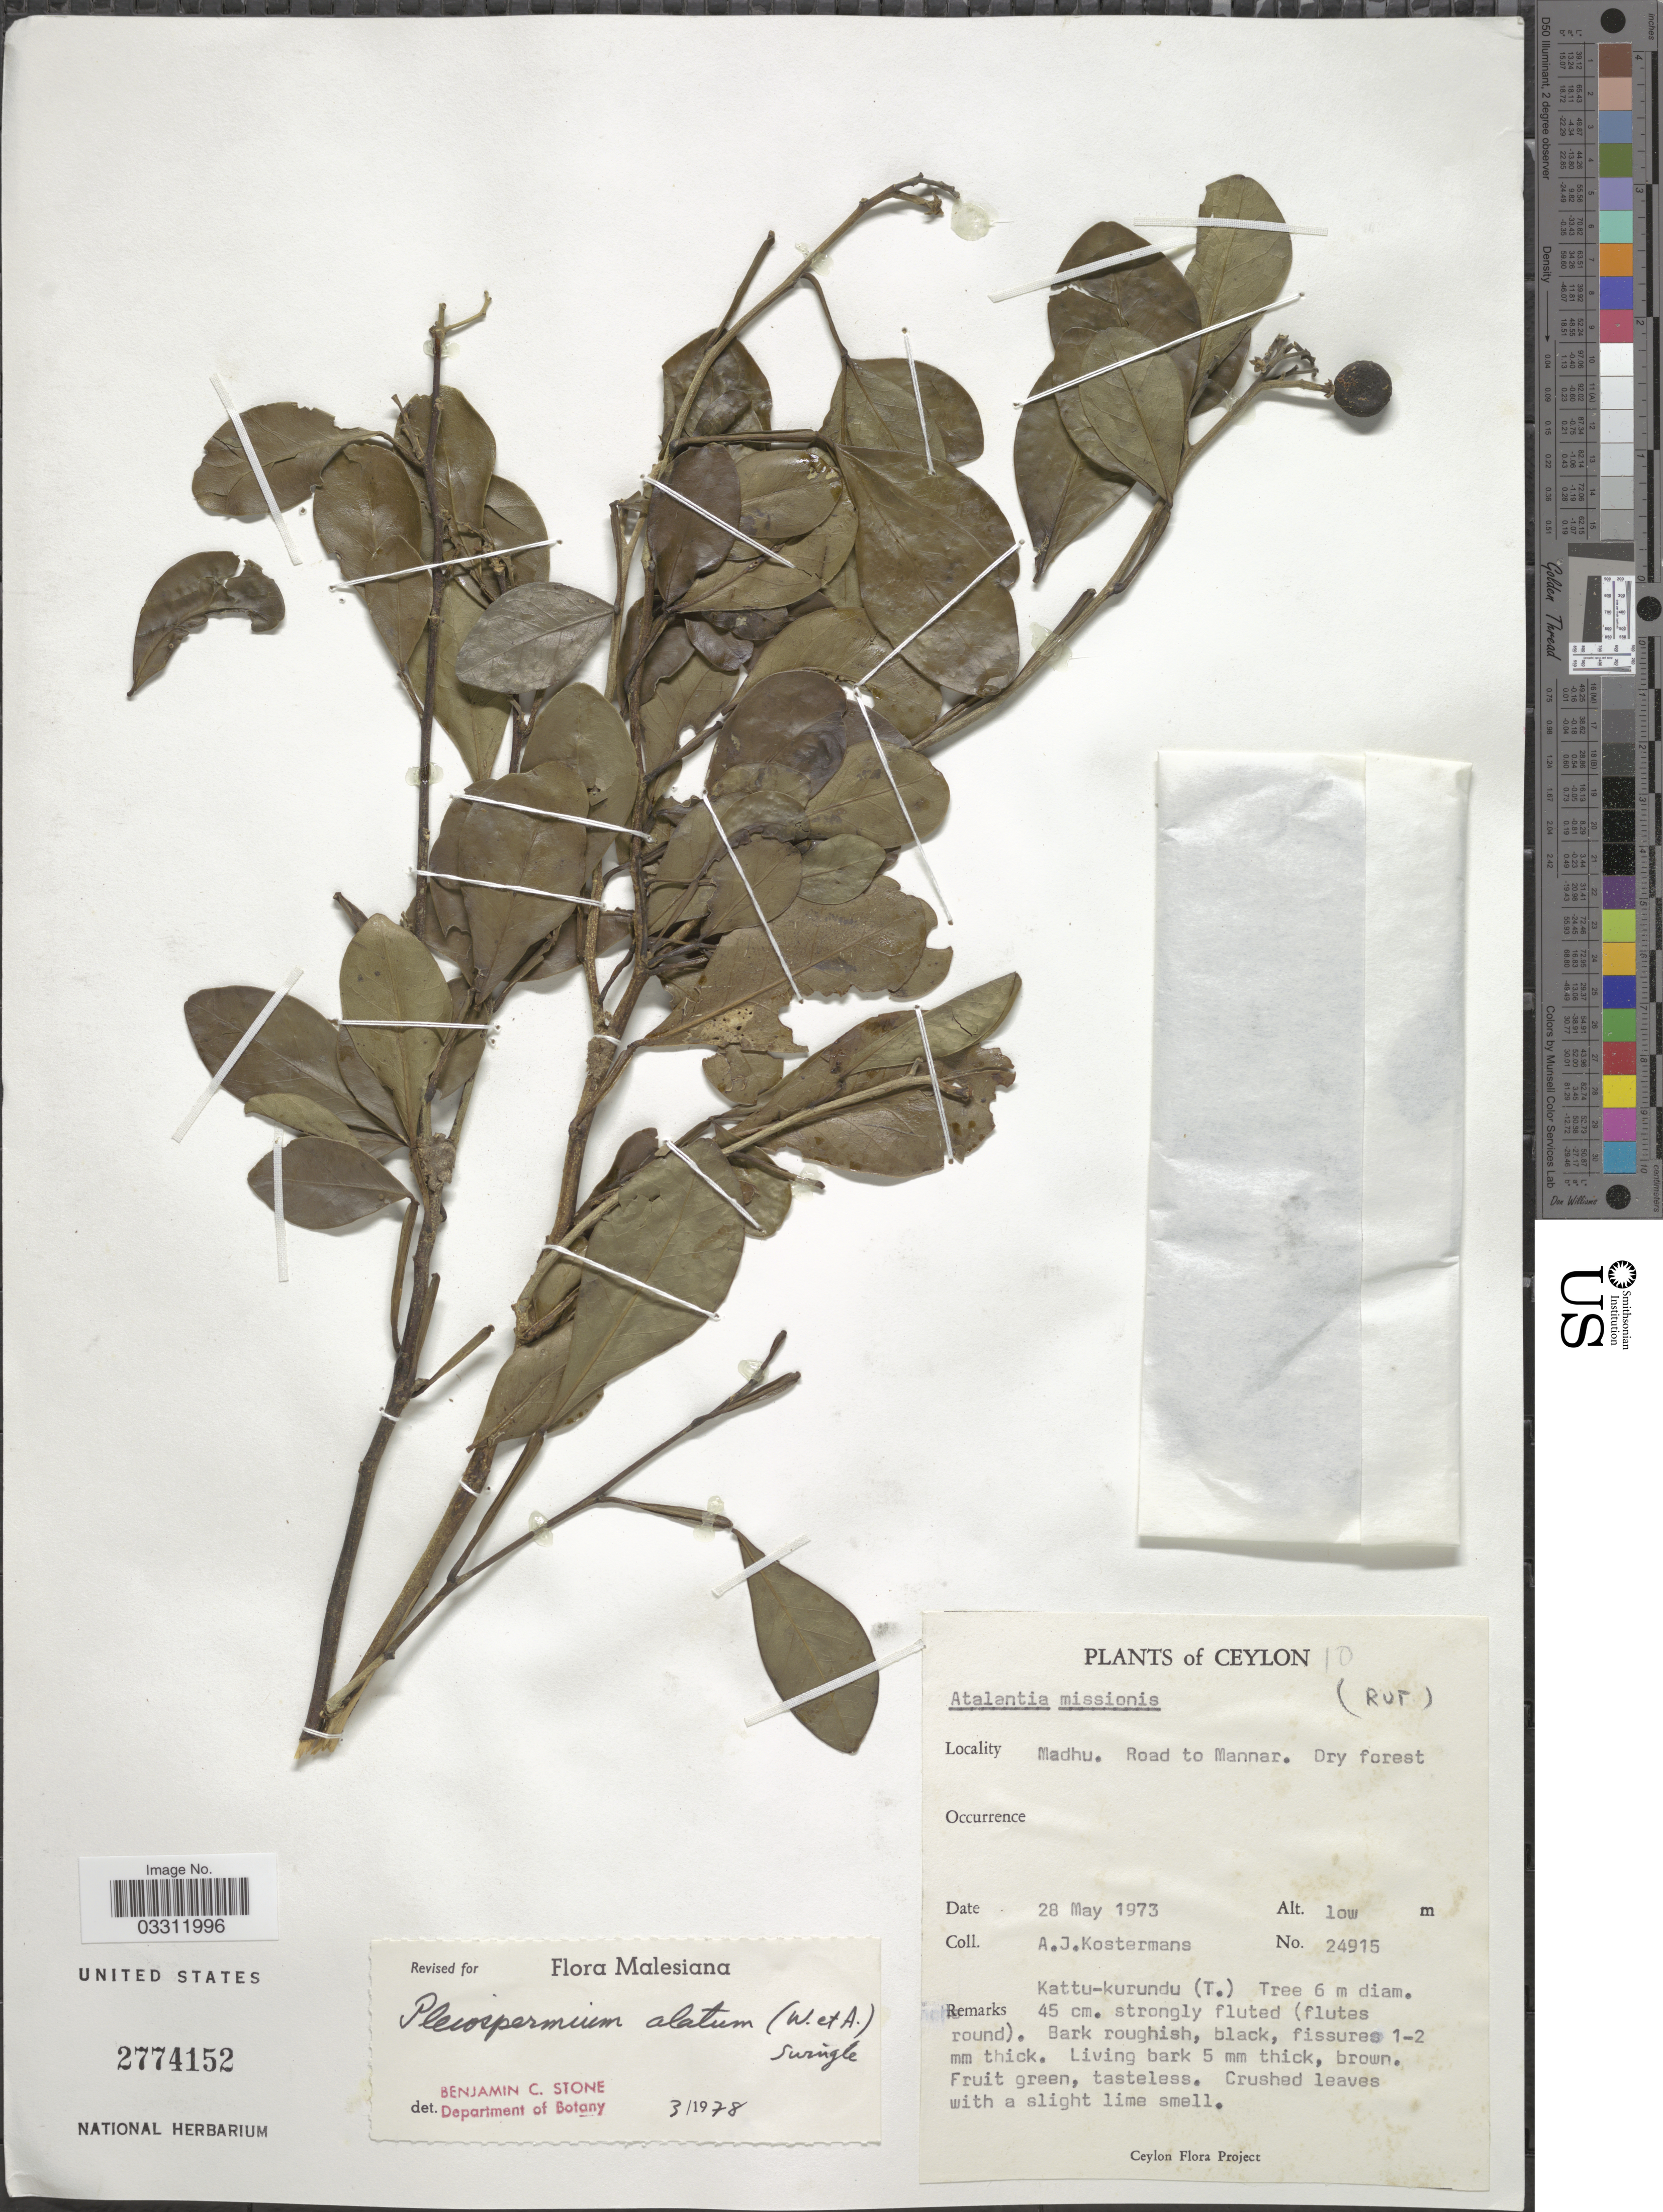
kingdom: Plantae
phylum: Tracheophyta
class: Magnoliopsida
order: Sapindales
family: Rutaceae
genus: Pleiospermium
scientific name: Pleiospermium alatum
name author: (Wight & Arn.) Swingle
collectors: A. J. G. Kostermans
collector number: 24915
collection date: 1973-05-28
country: Sri Lanka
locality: Ceylon, Madhu. Road to Mannar.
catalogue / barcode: US 2774152